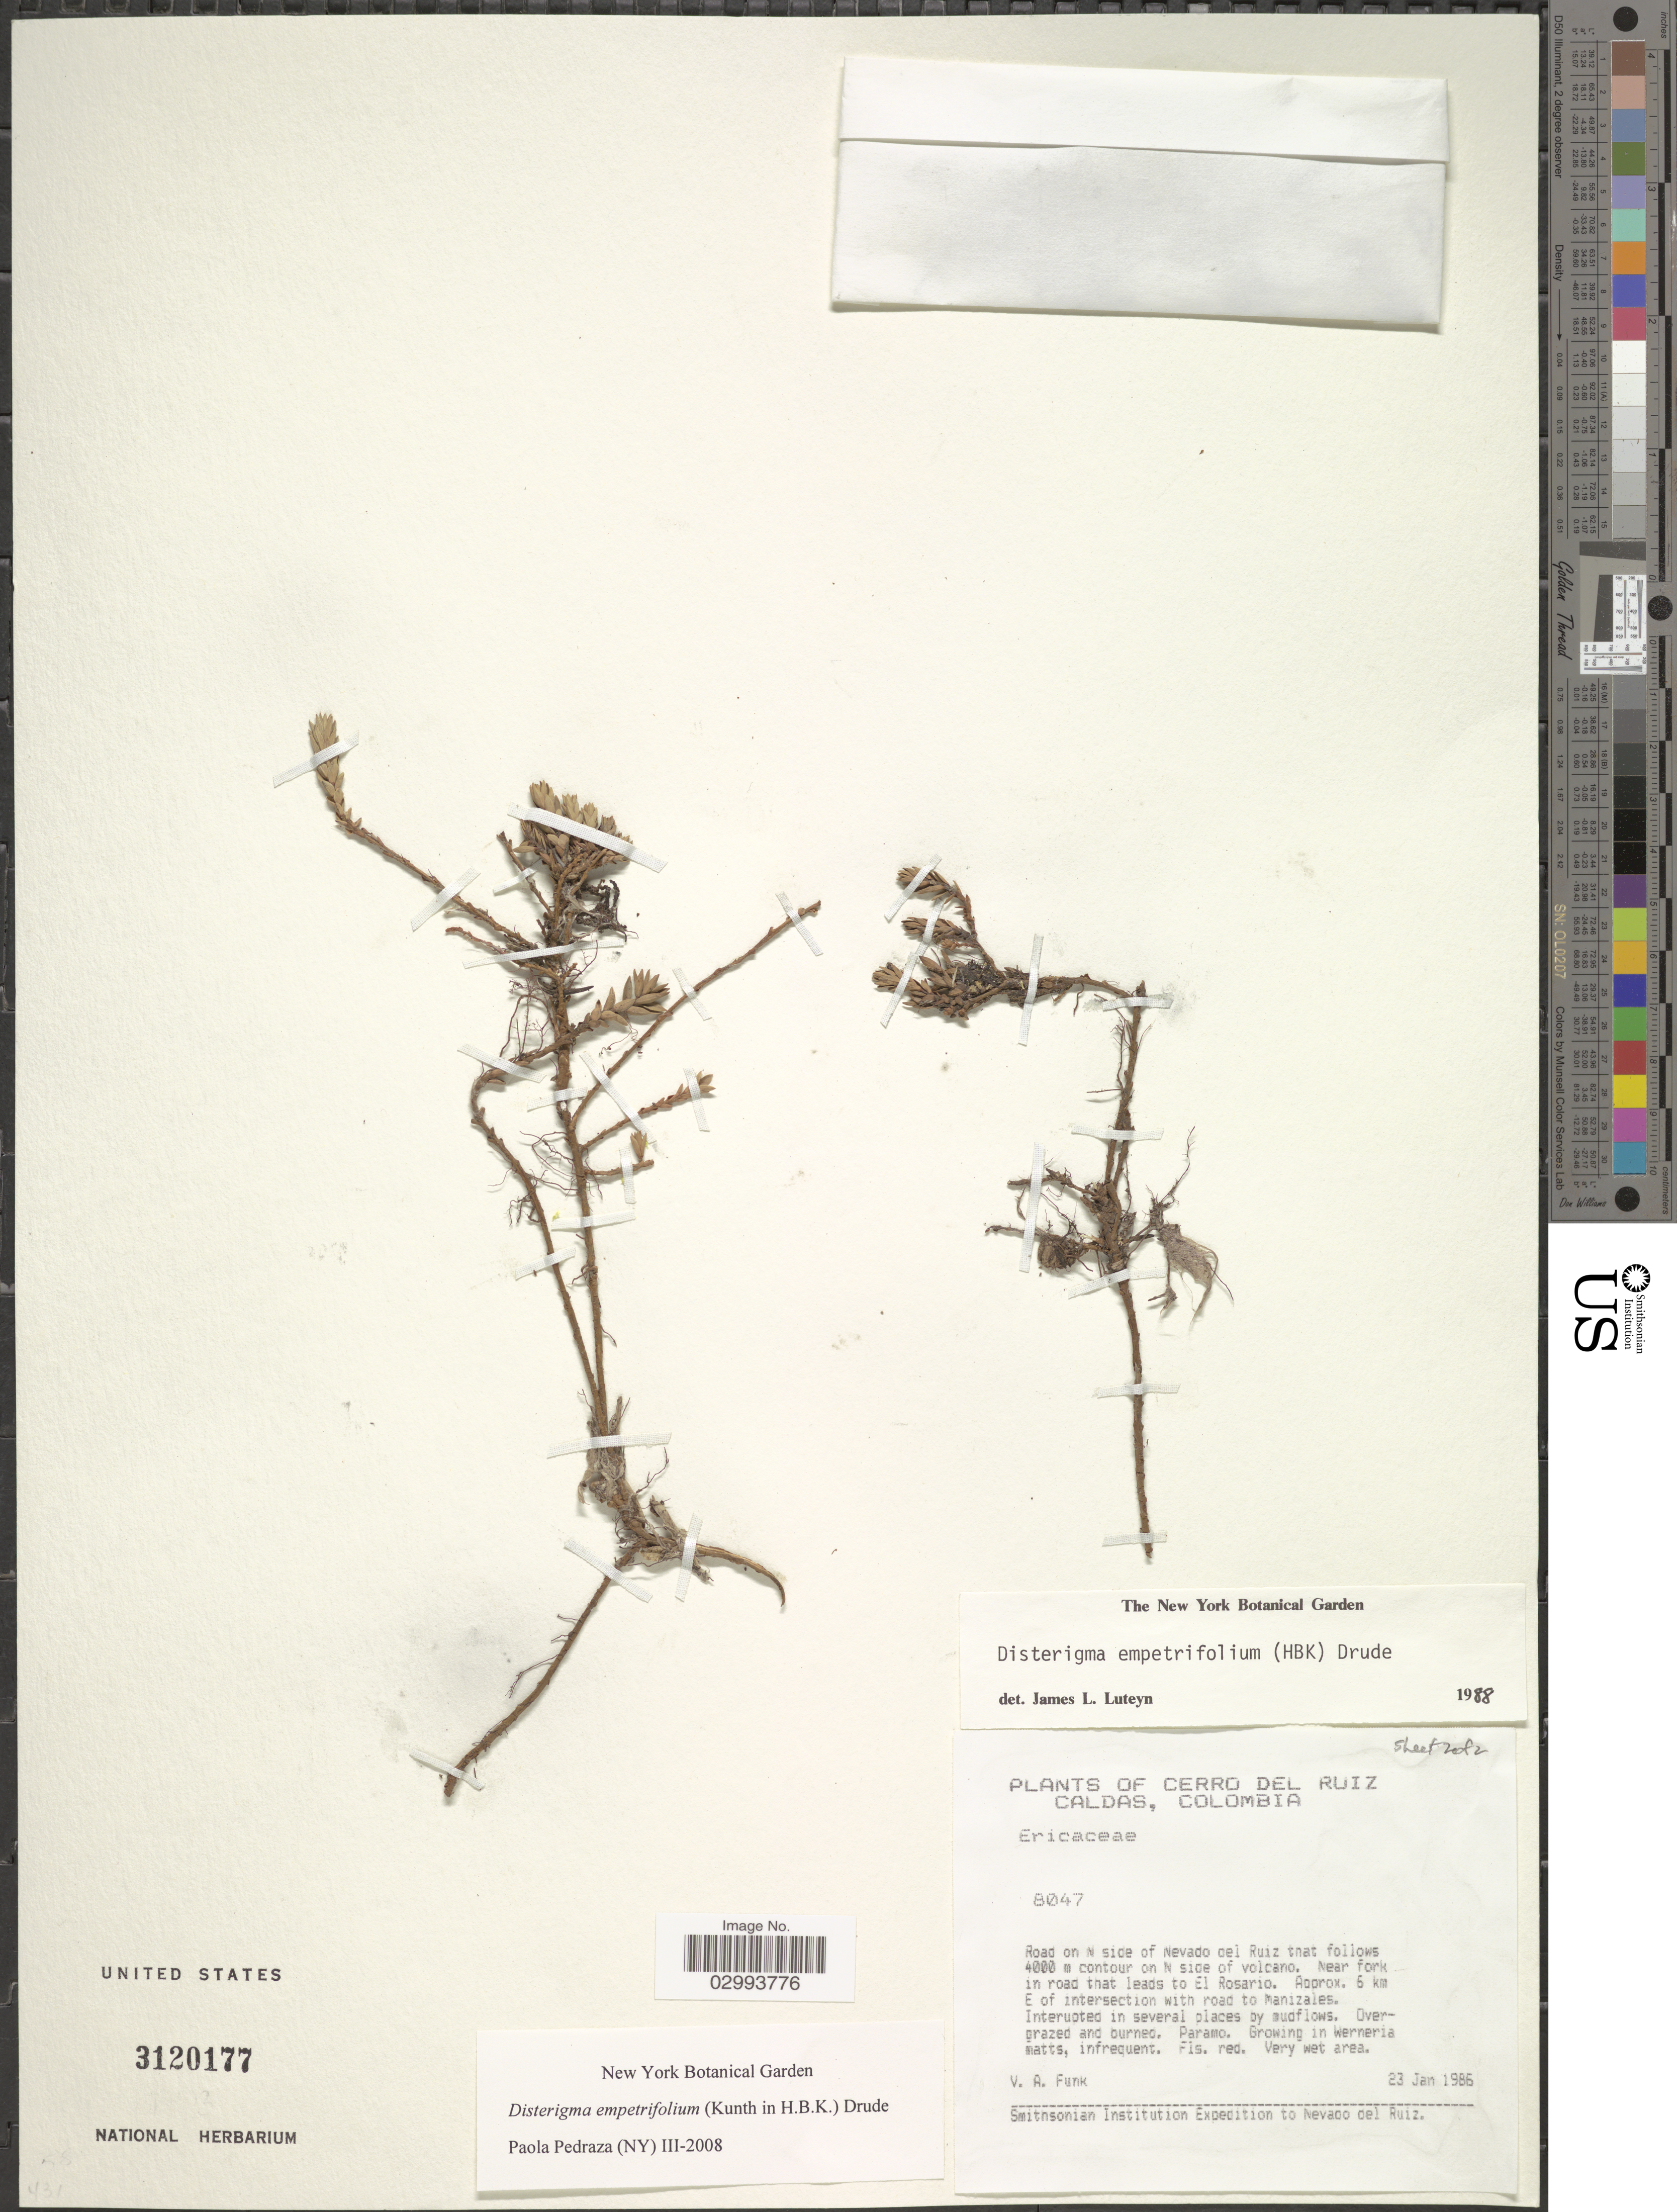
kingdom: Plantae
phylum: Tracheophyta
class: Magnoliopsida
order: Ericales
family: Ericaceae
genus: Disterigma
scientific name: Disterigma empetrifolium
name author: (Kunth) Drude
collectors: V. Funk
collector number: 8047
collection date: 1986-01-23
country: Colombia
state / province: Caldas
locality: Cerro del Ruiz, Caldas, Road on N side of Nevado del Ruiz that follows contour on N side of volcano, Near fork in road that leads to El Rosario, Approx. 6 km E of intersection with road to Manizales.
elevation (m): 4000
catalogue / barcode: US 3120177